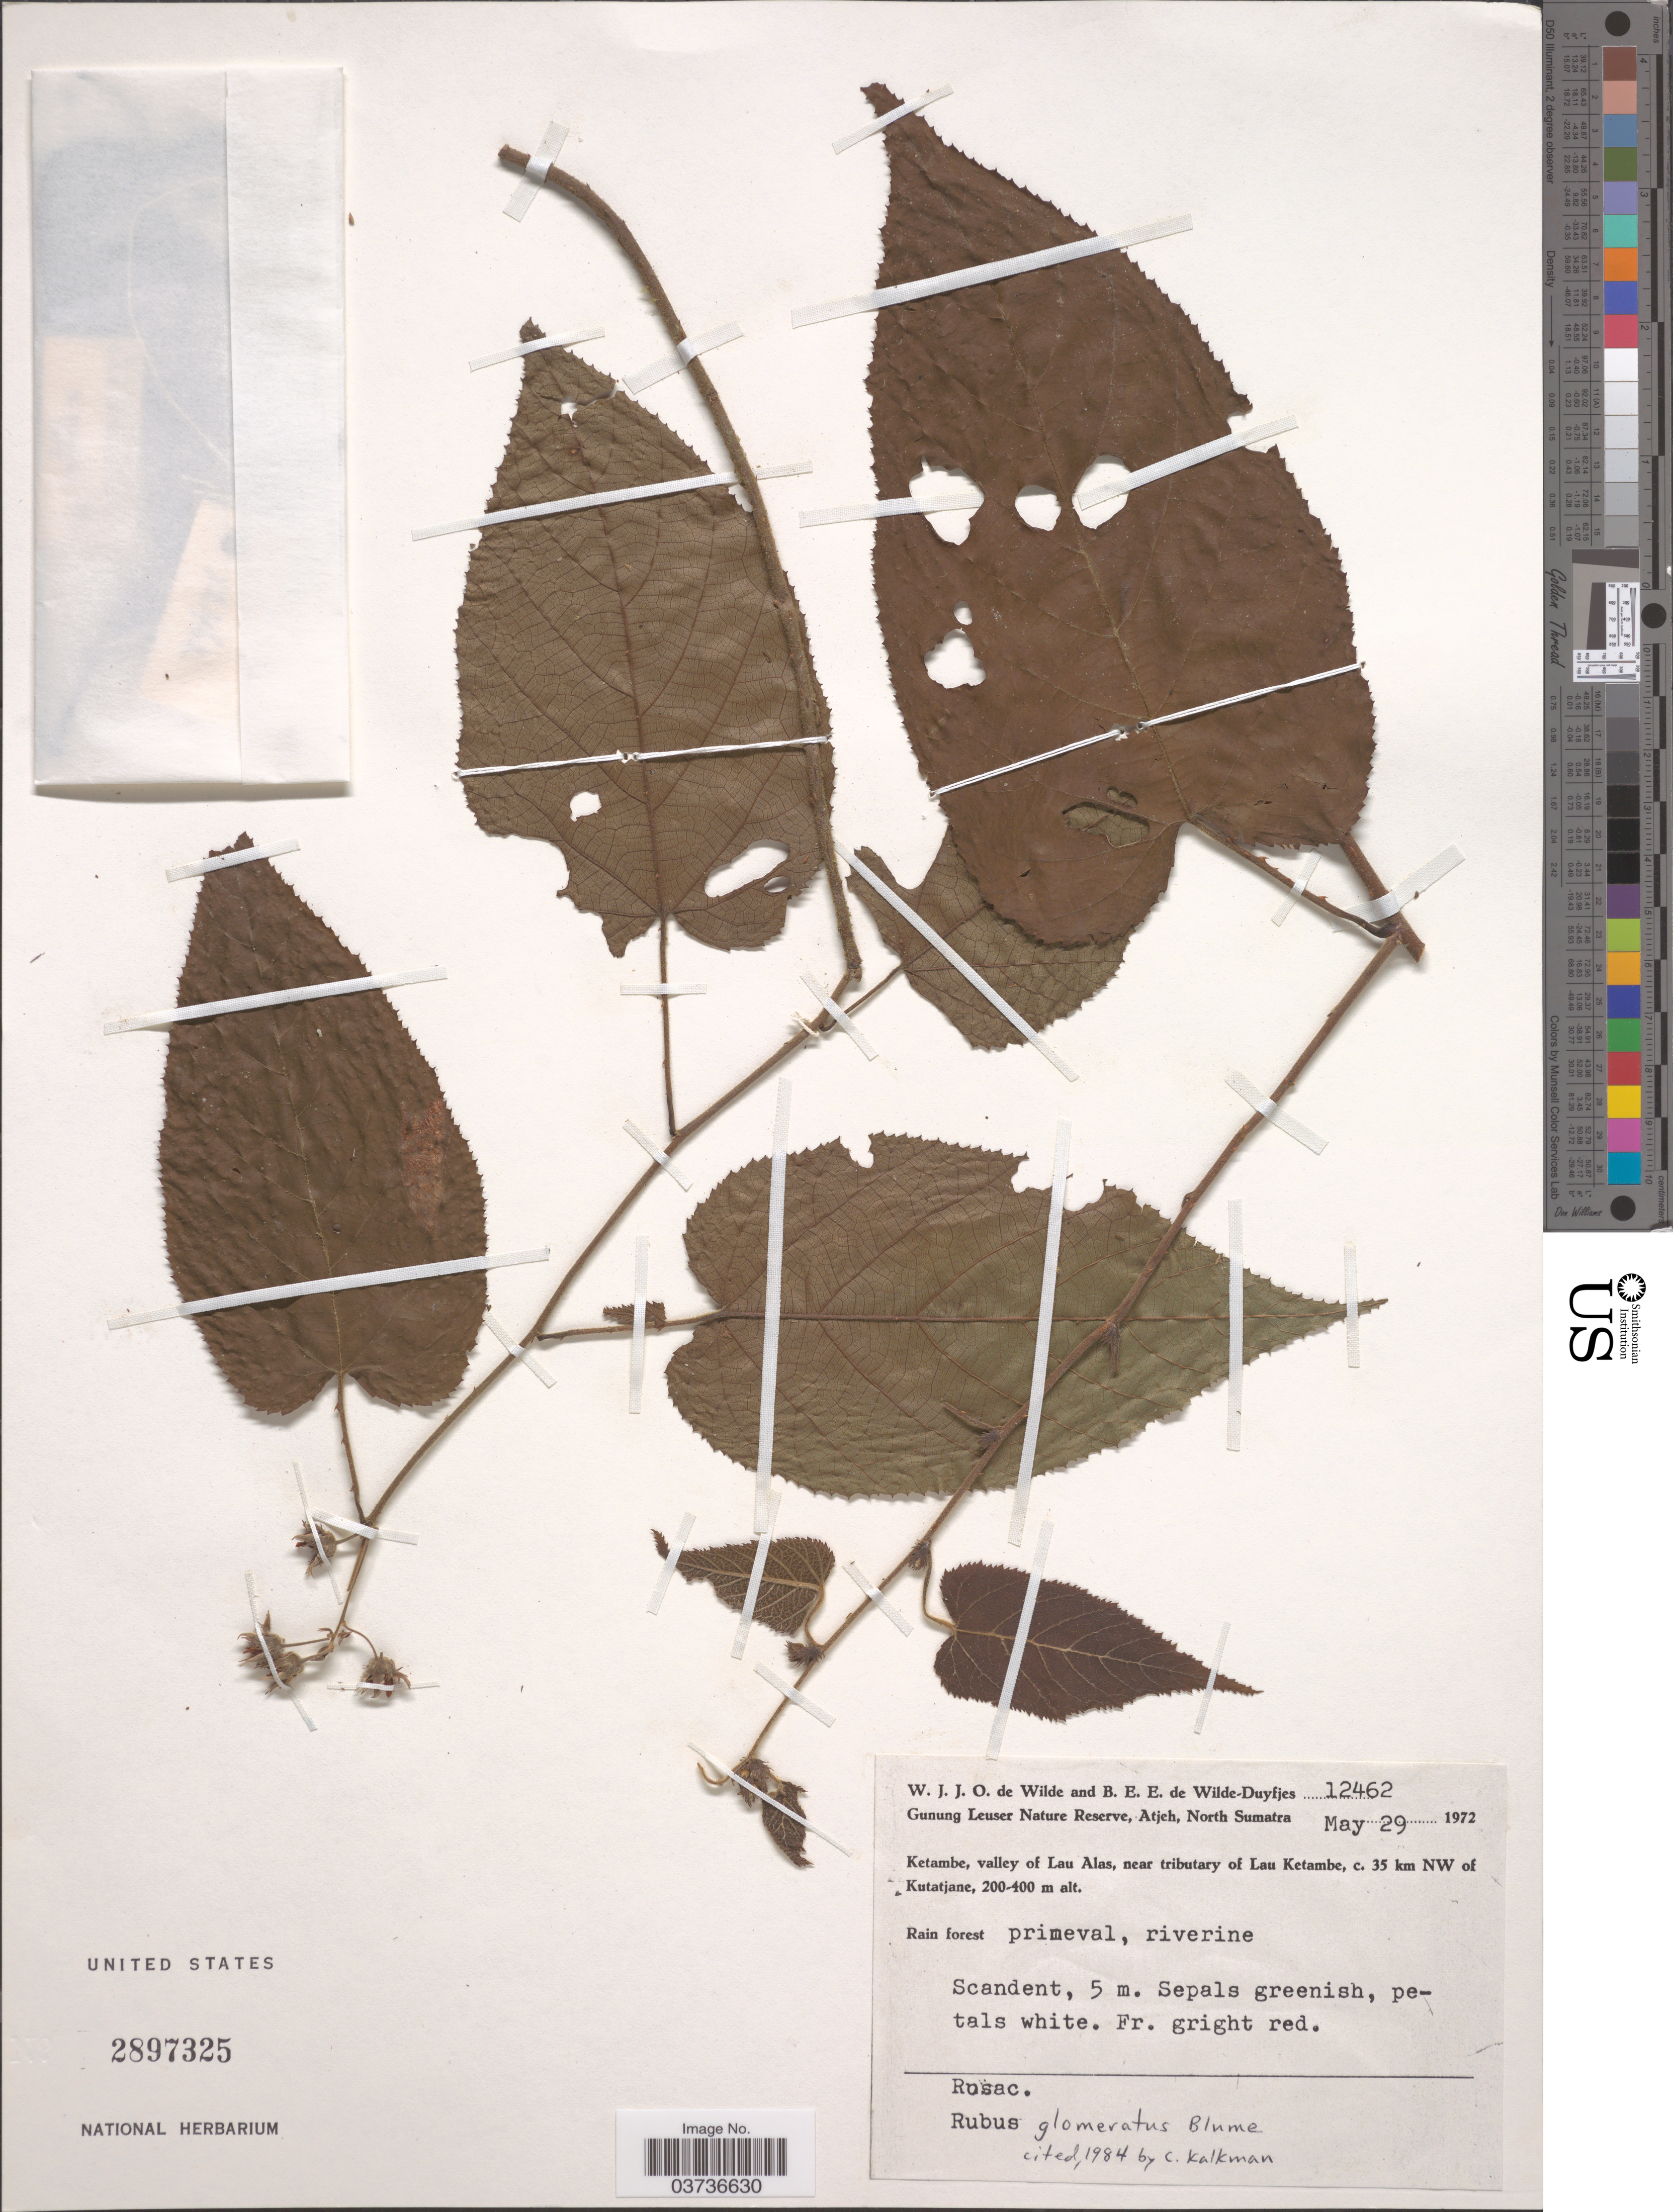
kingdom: Plantae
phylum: Tracheophyta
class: Magnoliopsida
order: Rosales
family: Rosaceae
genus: Rubus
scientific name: Rubus glomeratus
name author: Blume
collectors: W. J. de Wilde & B. E. de Wilde-Duyfjes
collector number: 12462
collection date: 1972-05-29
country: Indonesia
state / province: Sumatra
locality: Gunung Leuser Nature Reserve, Atjeh, North Sumatra. Ketambe, valley of Lau Alas, near tributary of Lau Ketambe, c. 35 km NW of Kutatjane.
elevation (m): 200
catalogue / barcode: US 2897325